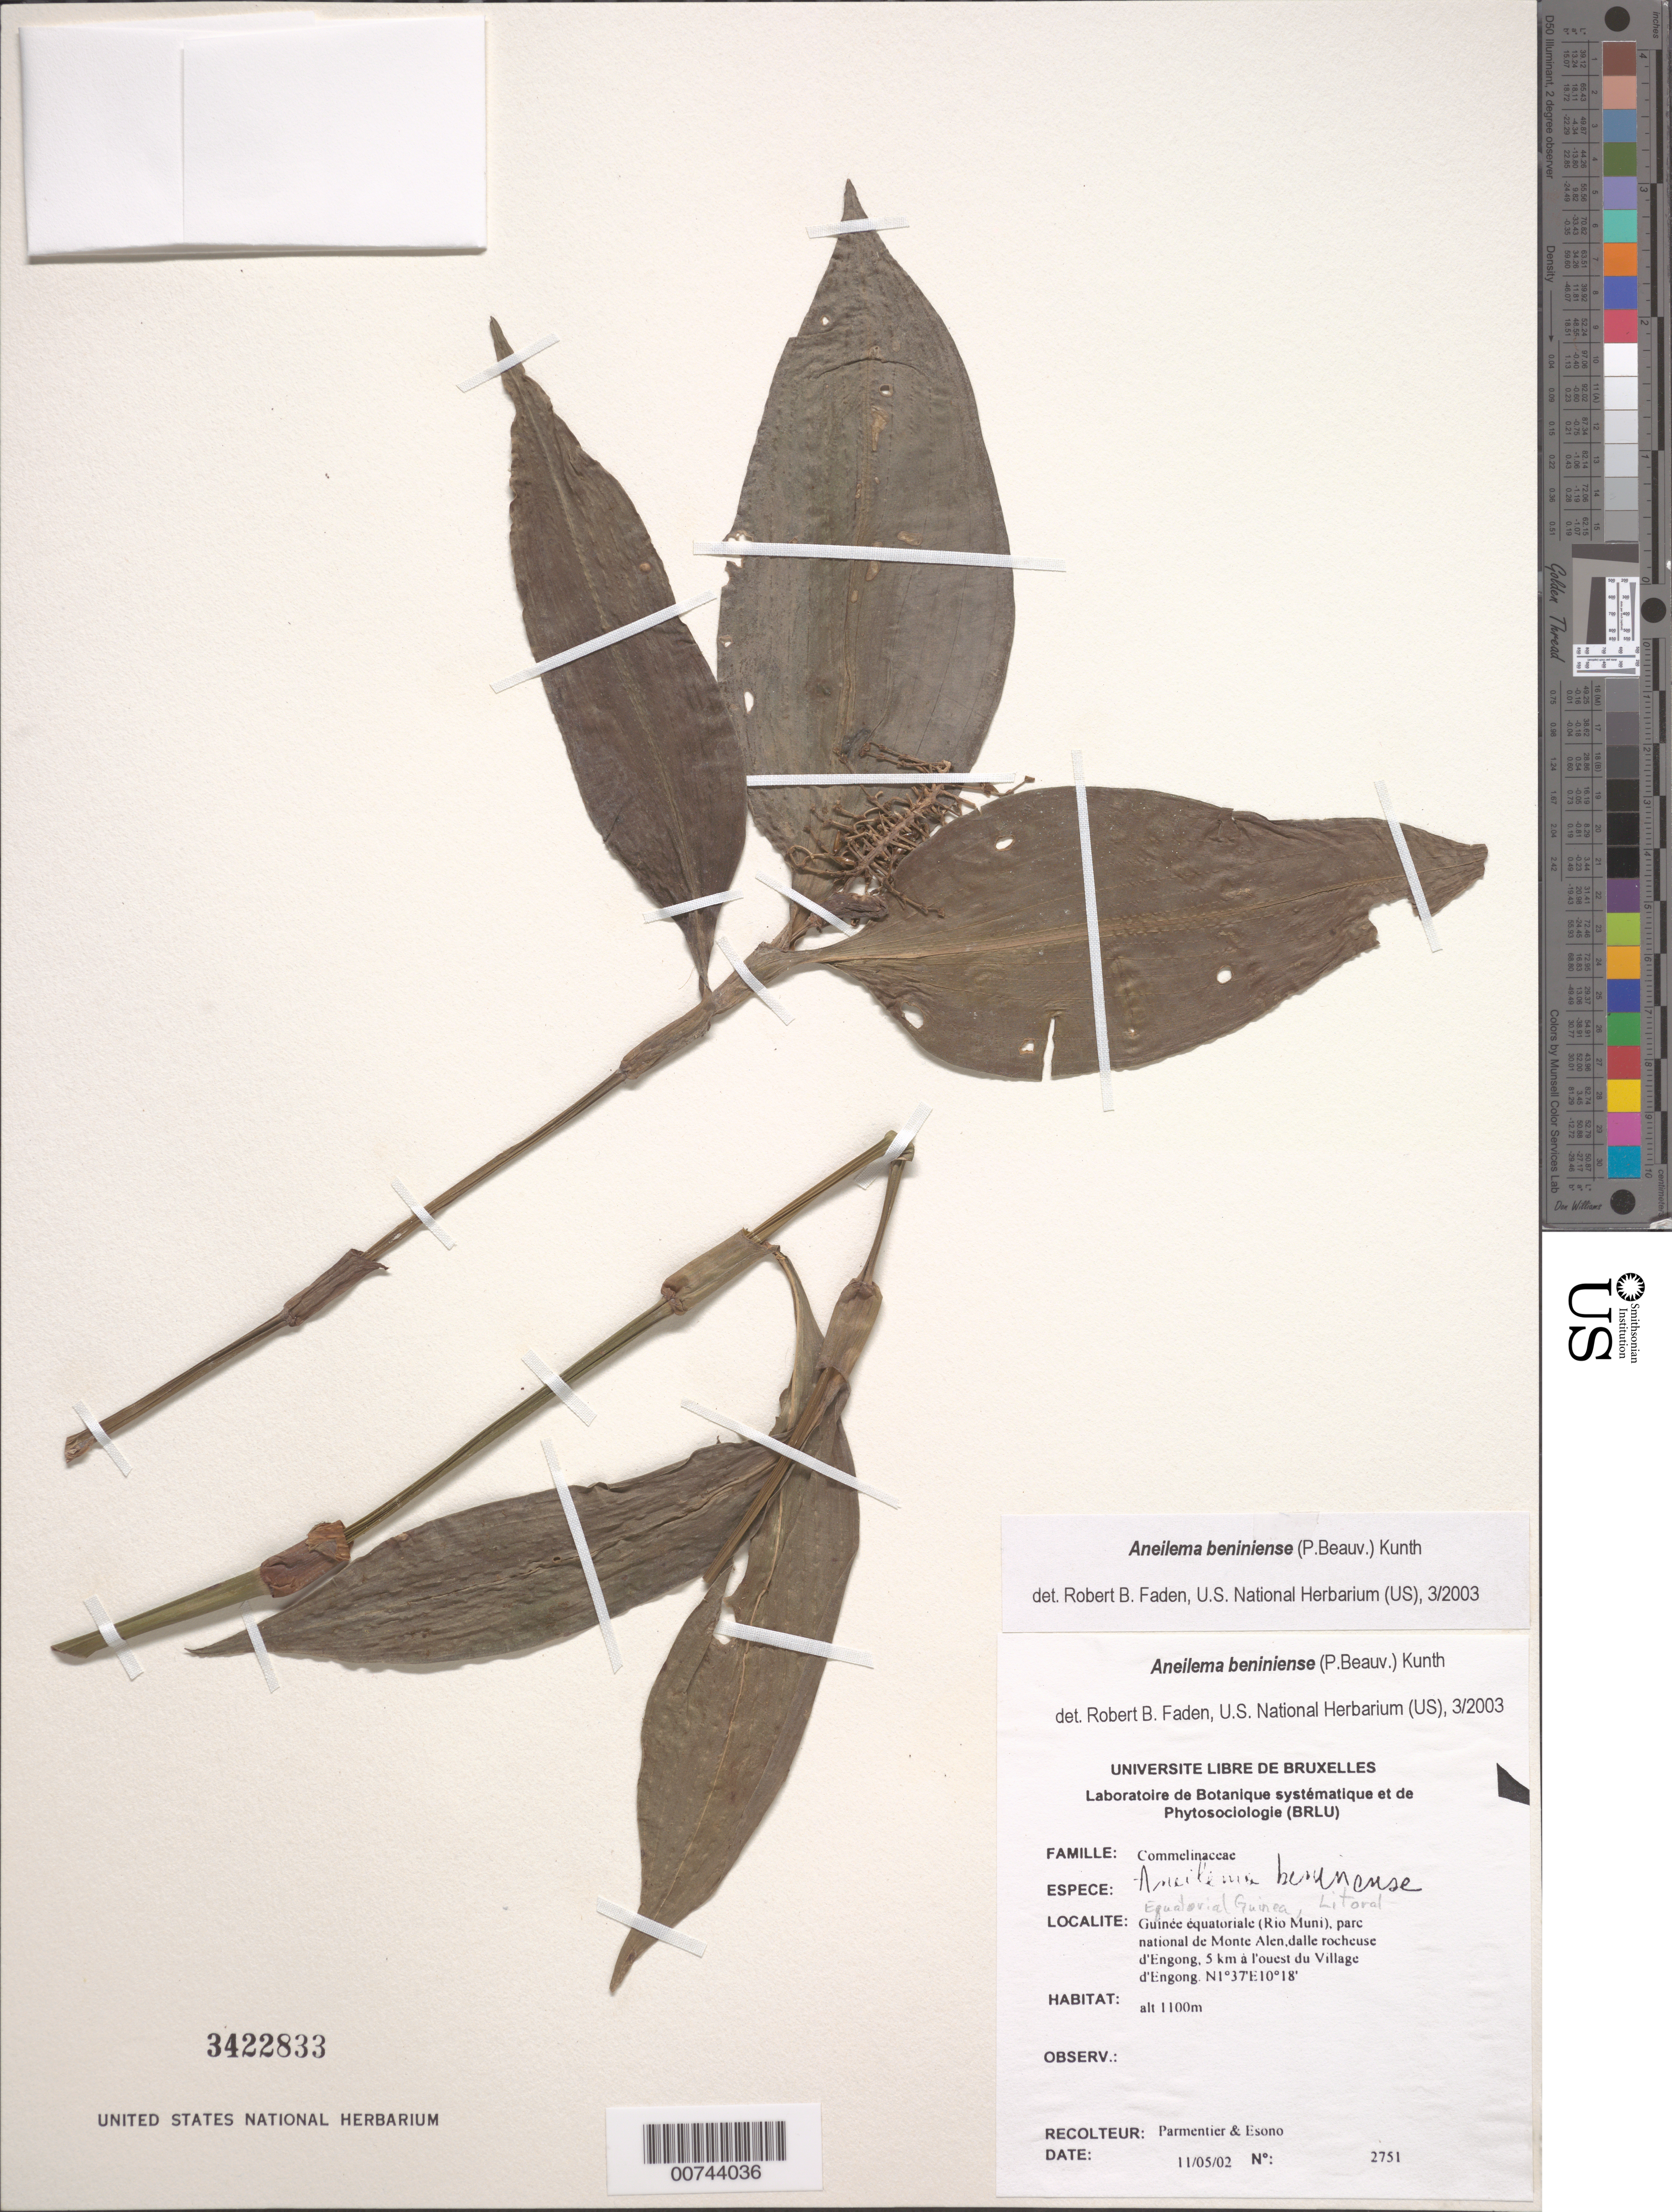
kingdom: Plantae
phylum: Tracheophyta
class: Liliopsida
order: Commelinales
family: Commelinaceae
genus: Aneilema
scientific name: Aneilema beniniense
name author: (P. Beauv.) Kunth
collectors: P. Parmentier & I. Esono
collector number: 2751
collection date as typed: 11 May 2002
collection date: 2002-05-11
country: Equatorial Guinea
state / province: Litoral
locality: Rio Muni, National Park of Monte Alen, Pouest du Village d'Engong.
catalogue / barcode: US 3422833